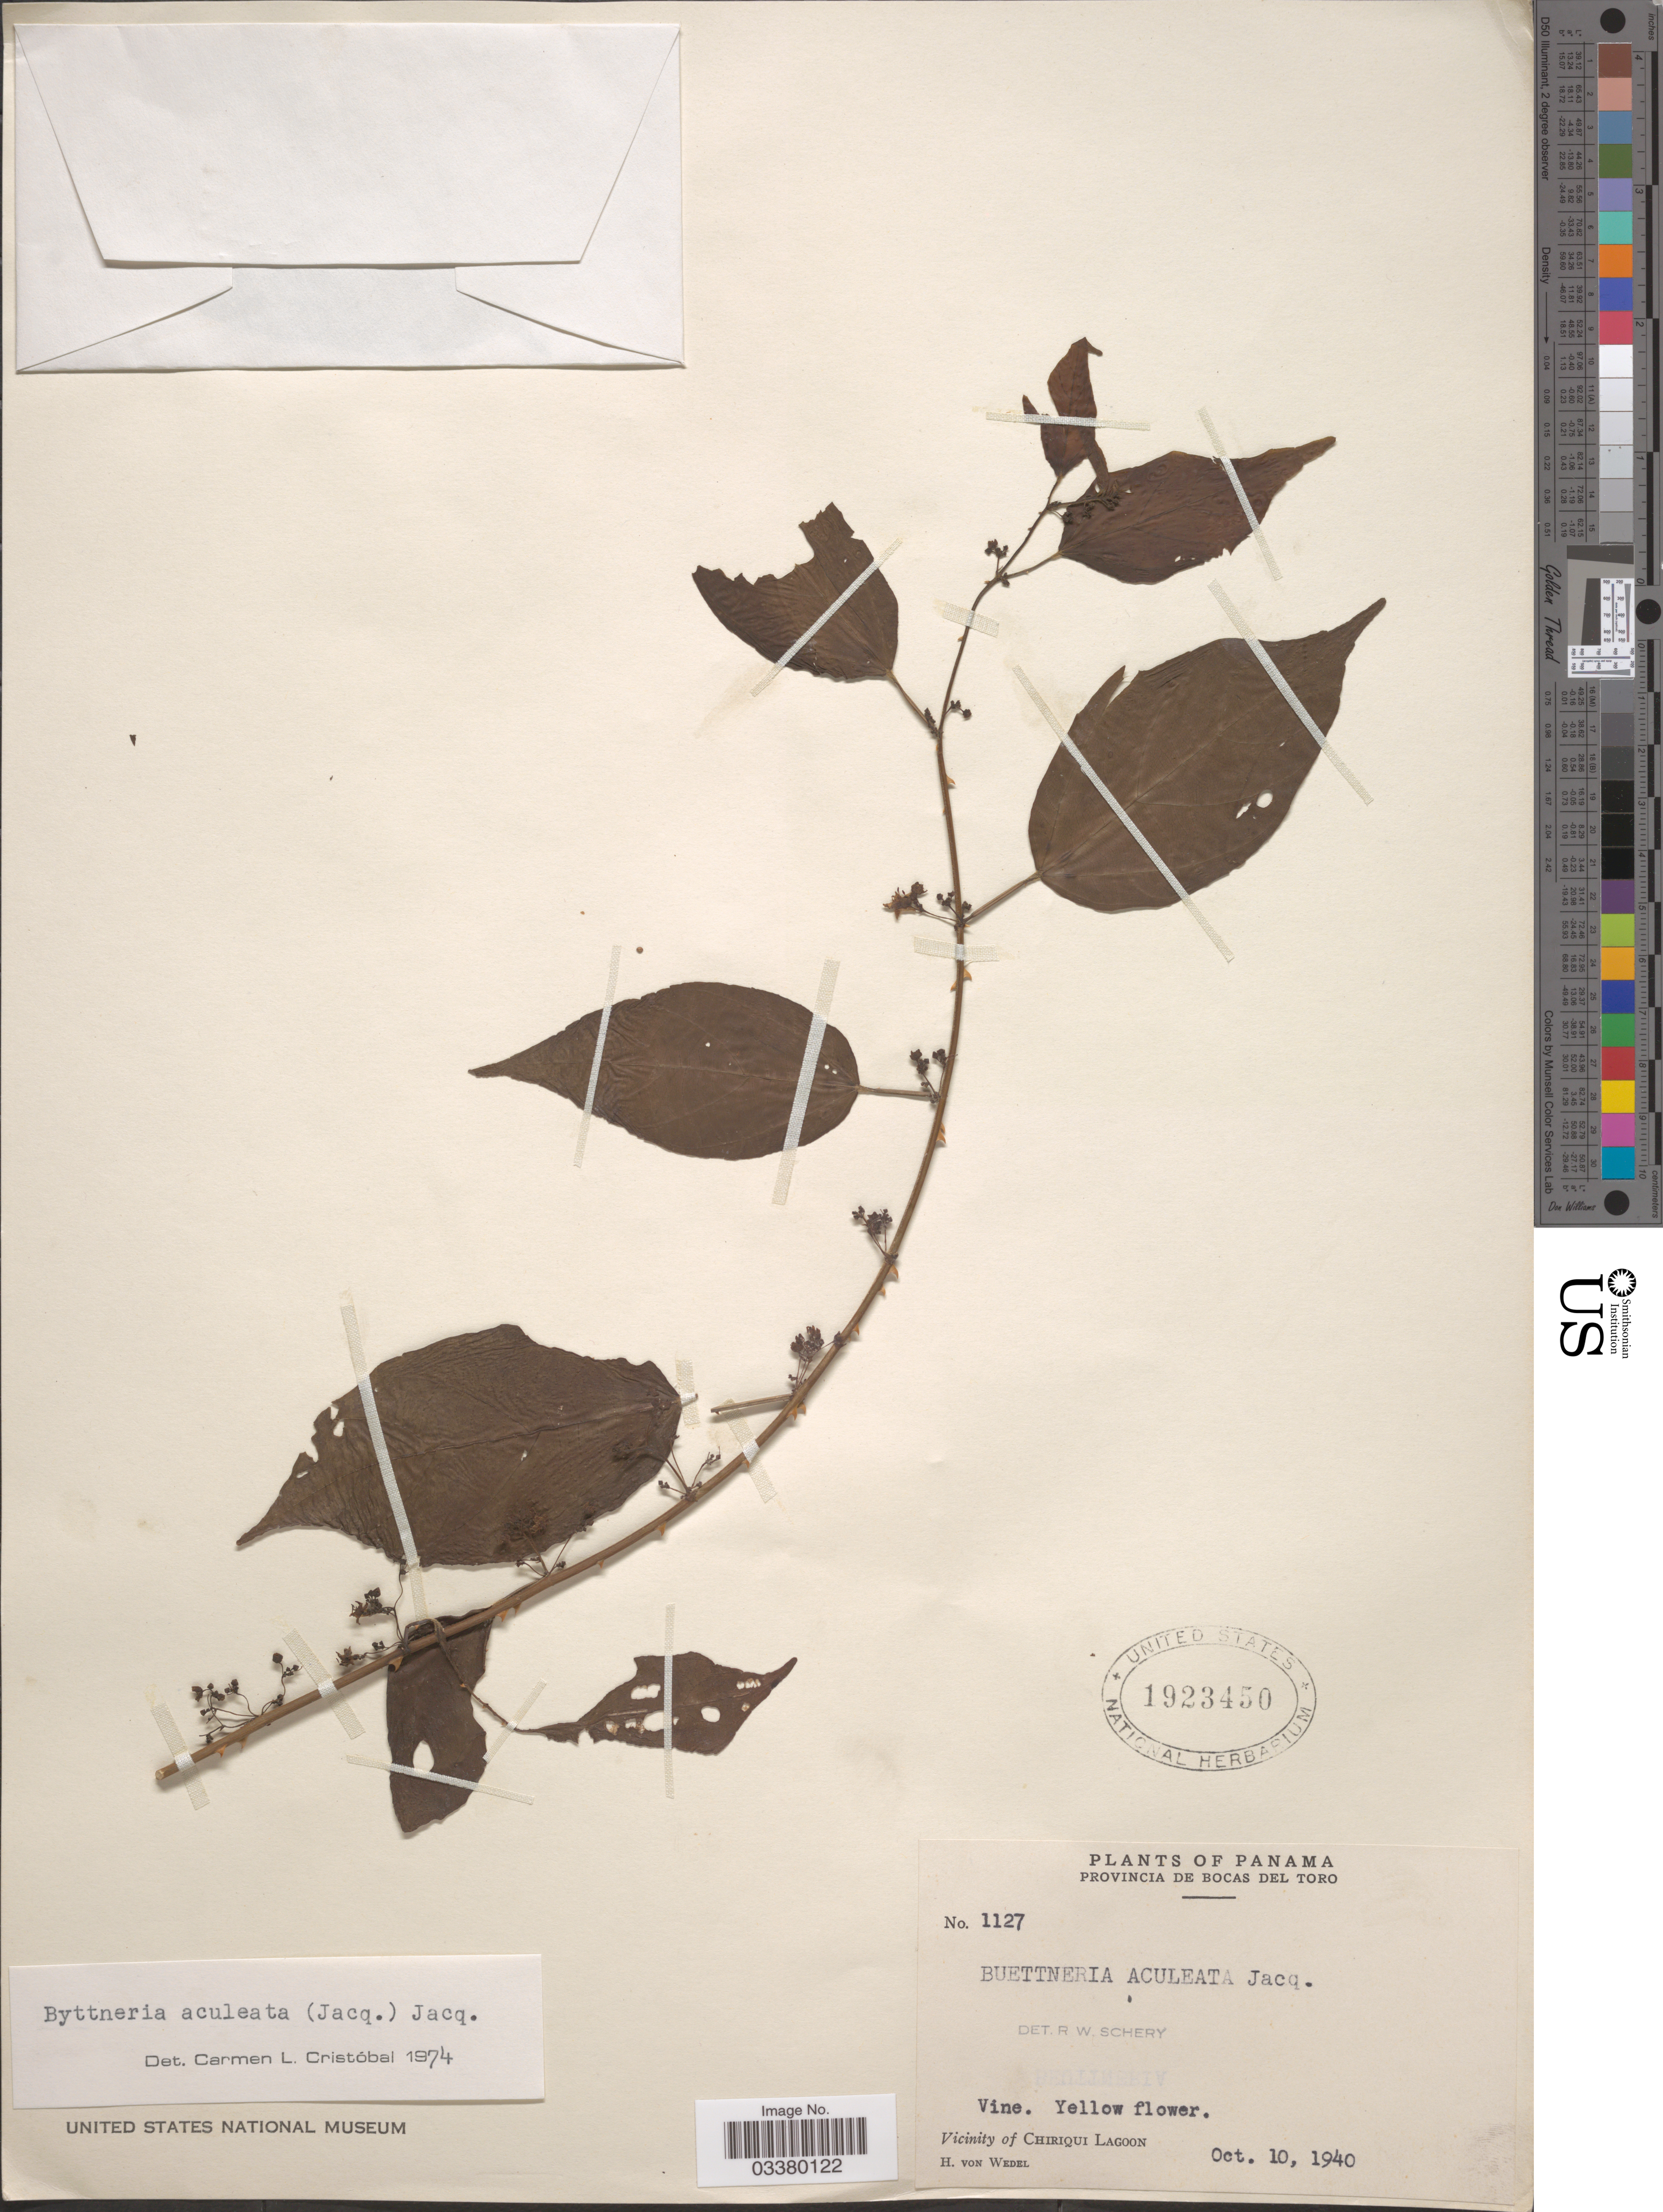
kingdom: Plantae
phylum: Tracheophyta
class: Magnoliopsida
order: Malvales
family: Malvaceae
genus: Byttneria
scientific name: Byttneria aculeata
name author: (Jacq.) Jacq.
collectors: H. von Wedel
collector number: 1127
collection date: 1940-10-10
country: Panama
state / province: Bocas del Toro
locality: Vicinity of Chiriqui Lagoon.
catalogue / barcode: US 1923450